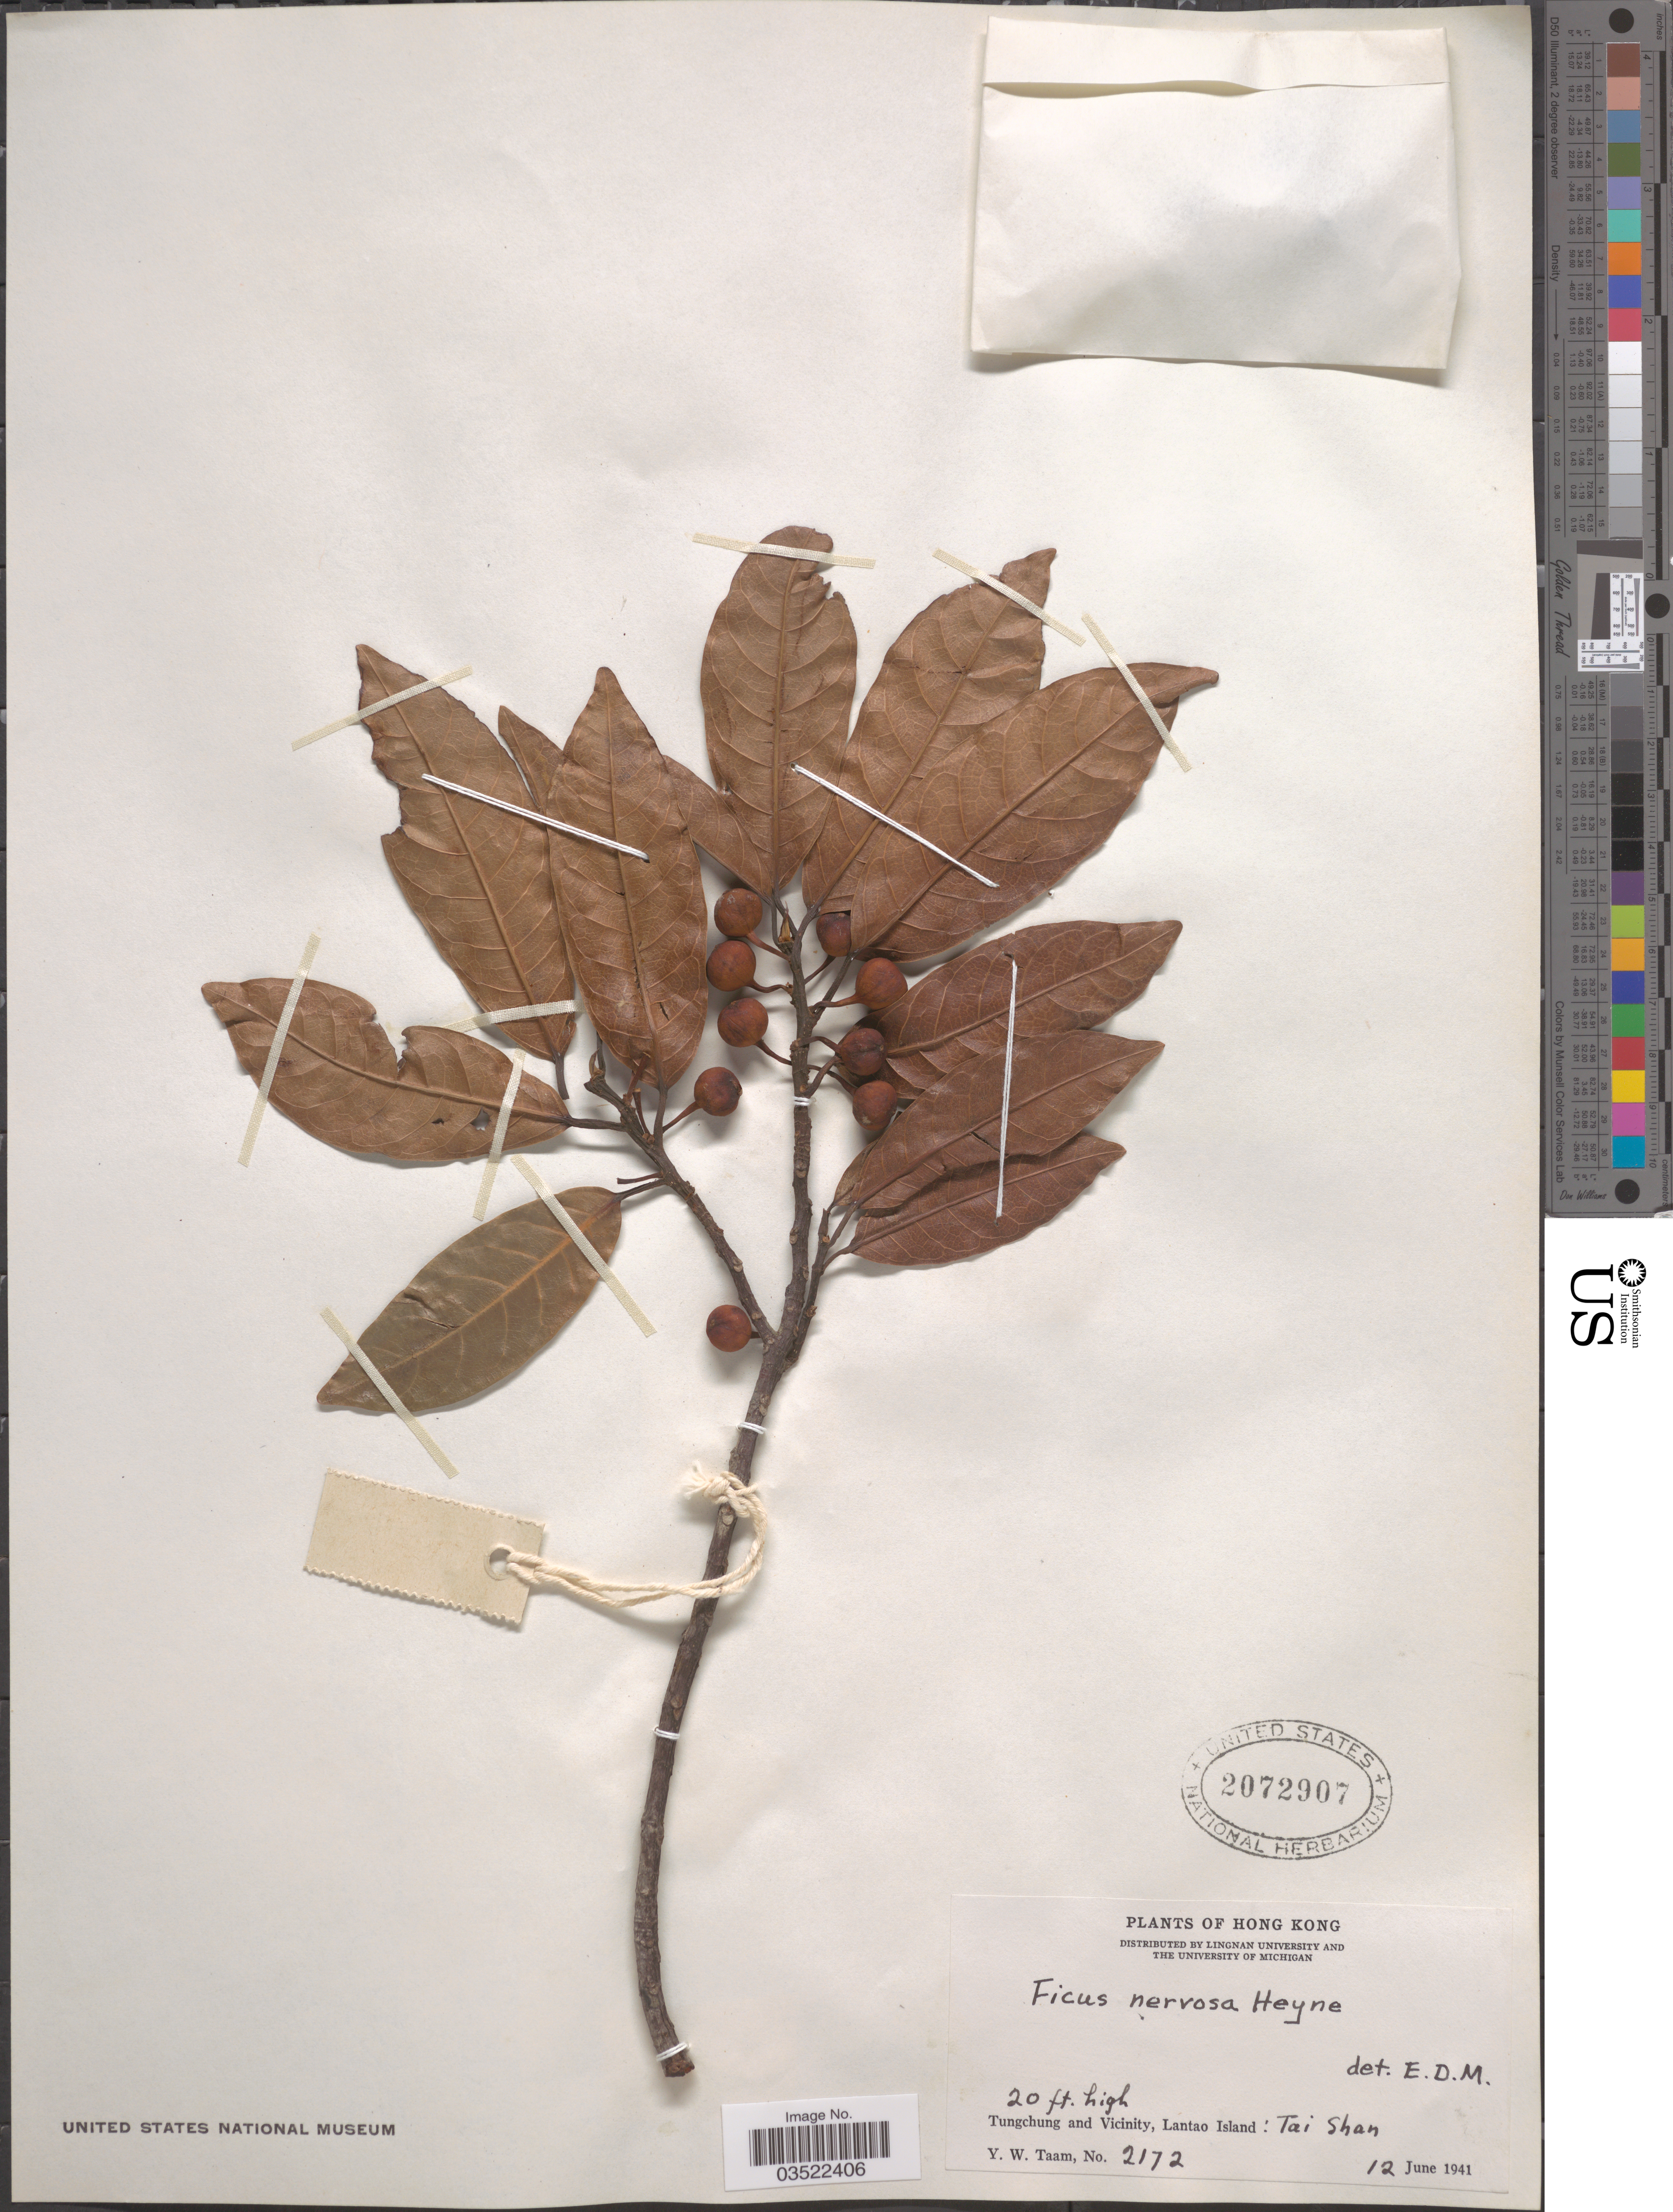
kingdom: Plantae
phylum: Tracheophyta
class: Magnoliopsida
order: Rosales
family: Moraceae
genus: Ficus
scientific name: Ficus nervosa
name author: B. Heyne & Roth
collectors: Y. W. Taam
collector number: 2172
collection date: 1941-06-12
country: China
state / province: Hong Kong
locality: Tungchung and Vicinity, Lantao Island: Tai Shan.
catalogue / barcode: US 2072907